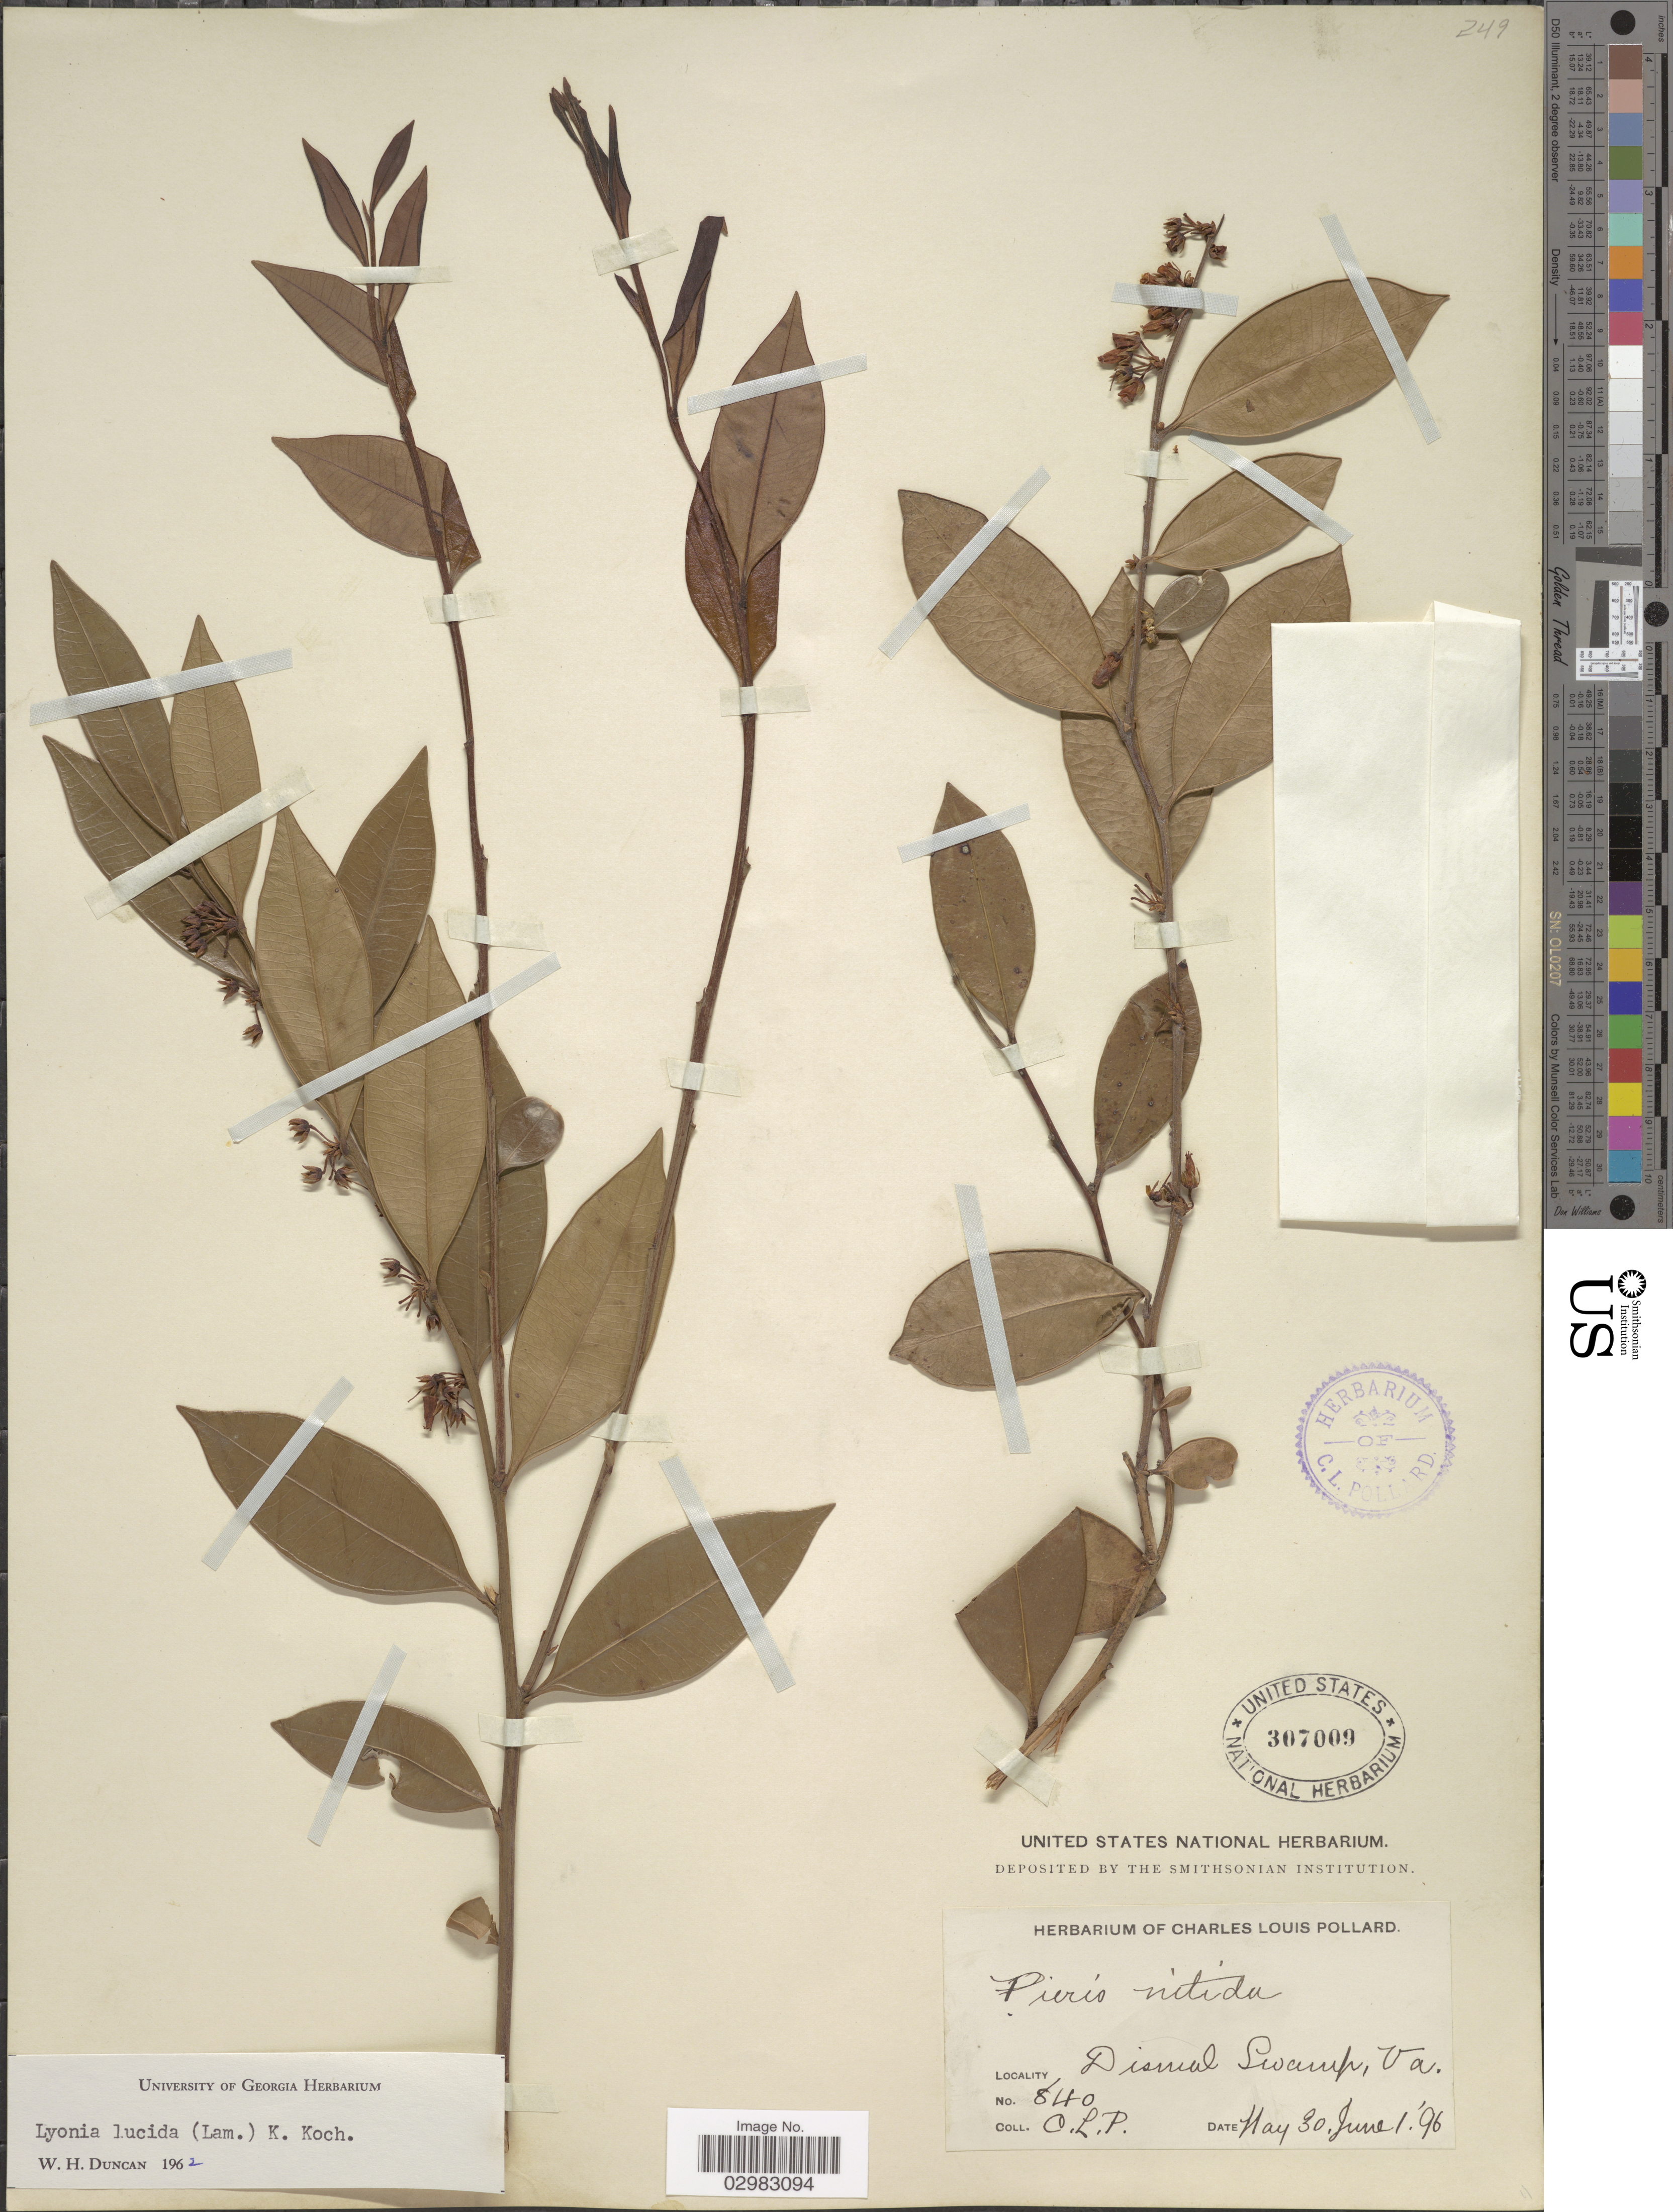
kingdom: Plantae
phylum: Tracheophyta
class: Magnoliopsida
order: Ericales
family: Ericaceae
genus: Lyonia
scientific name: Lyonia lucida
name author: K. Koch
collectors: C. L. Pollard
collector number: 840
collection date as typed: Transcribed d/m/y: 30/5/96 to 1/6/96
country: United States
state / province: Virginia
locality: Dismal Swamp, Va.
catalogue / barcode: US 307009